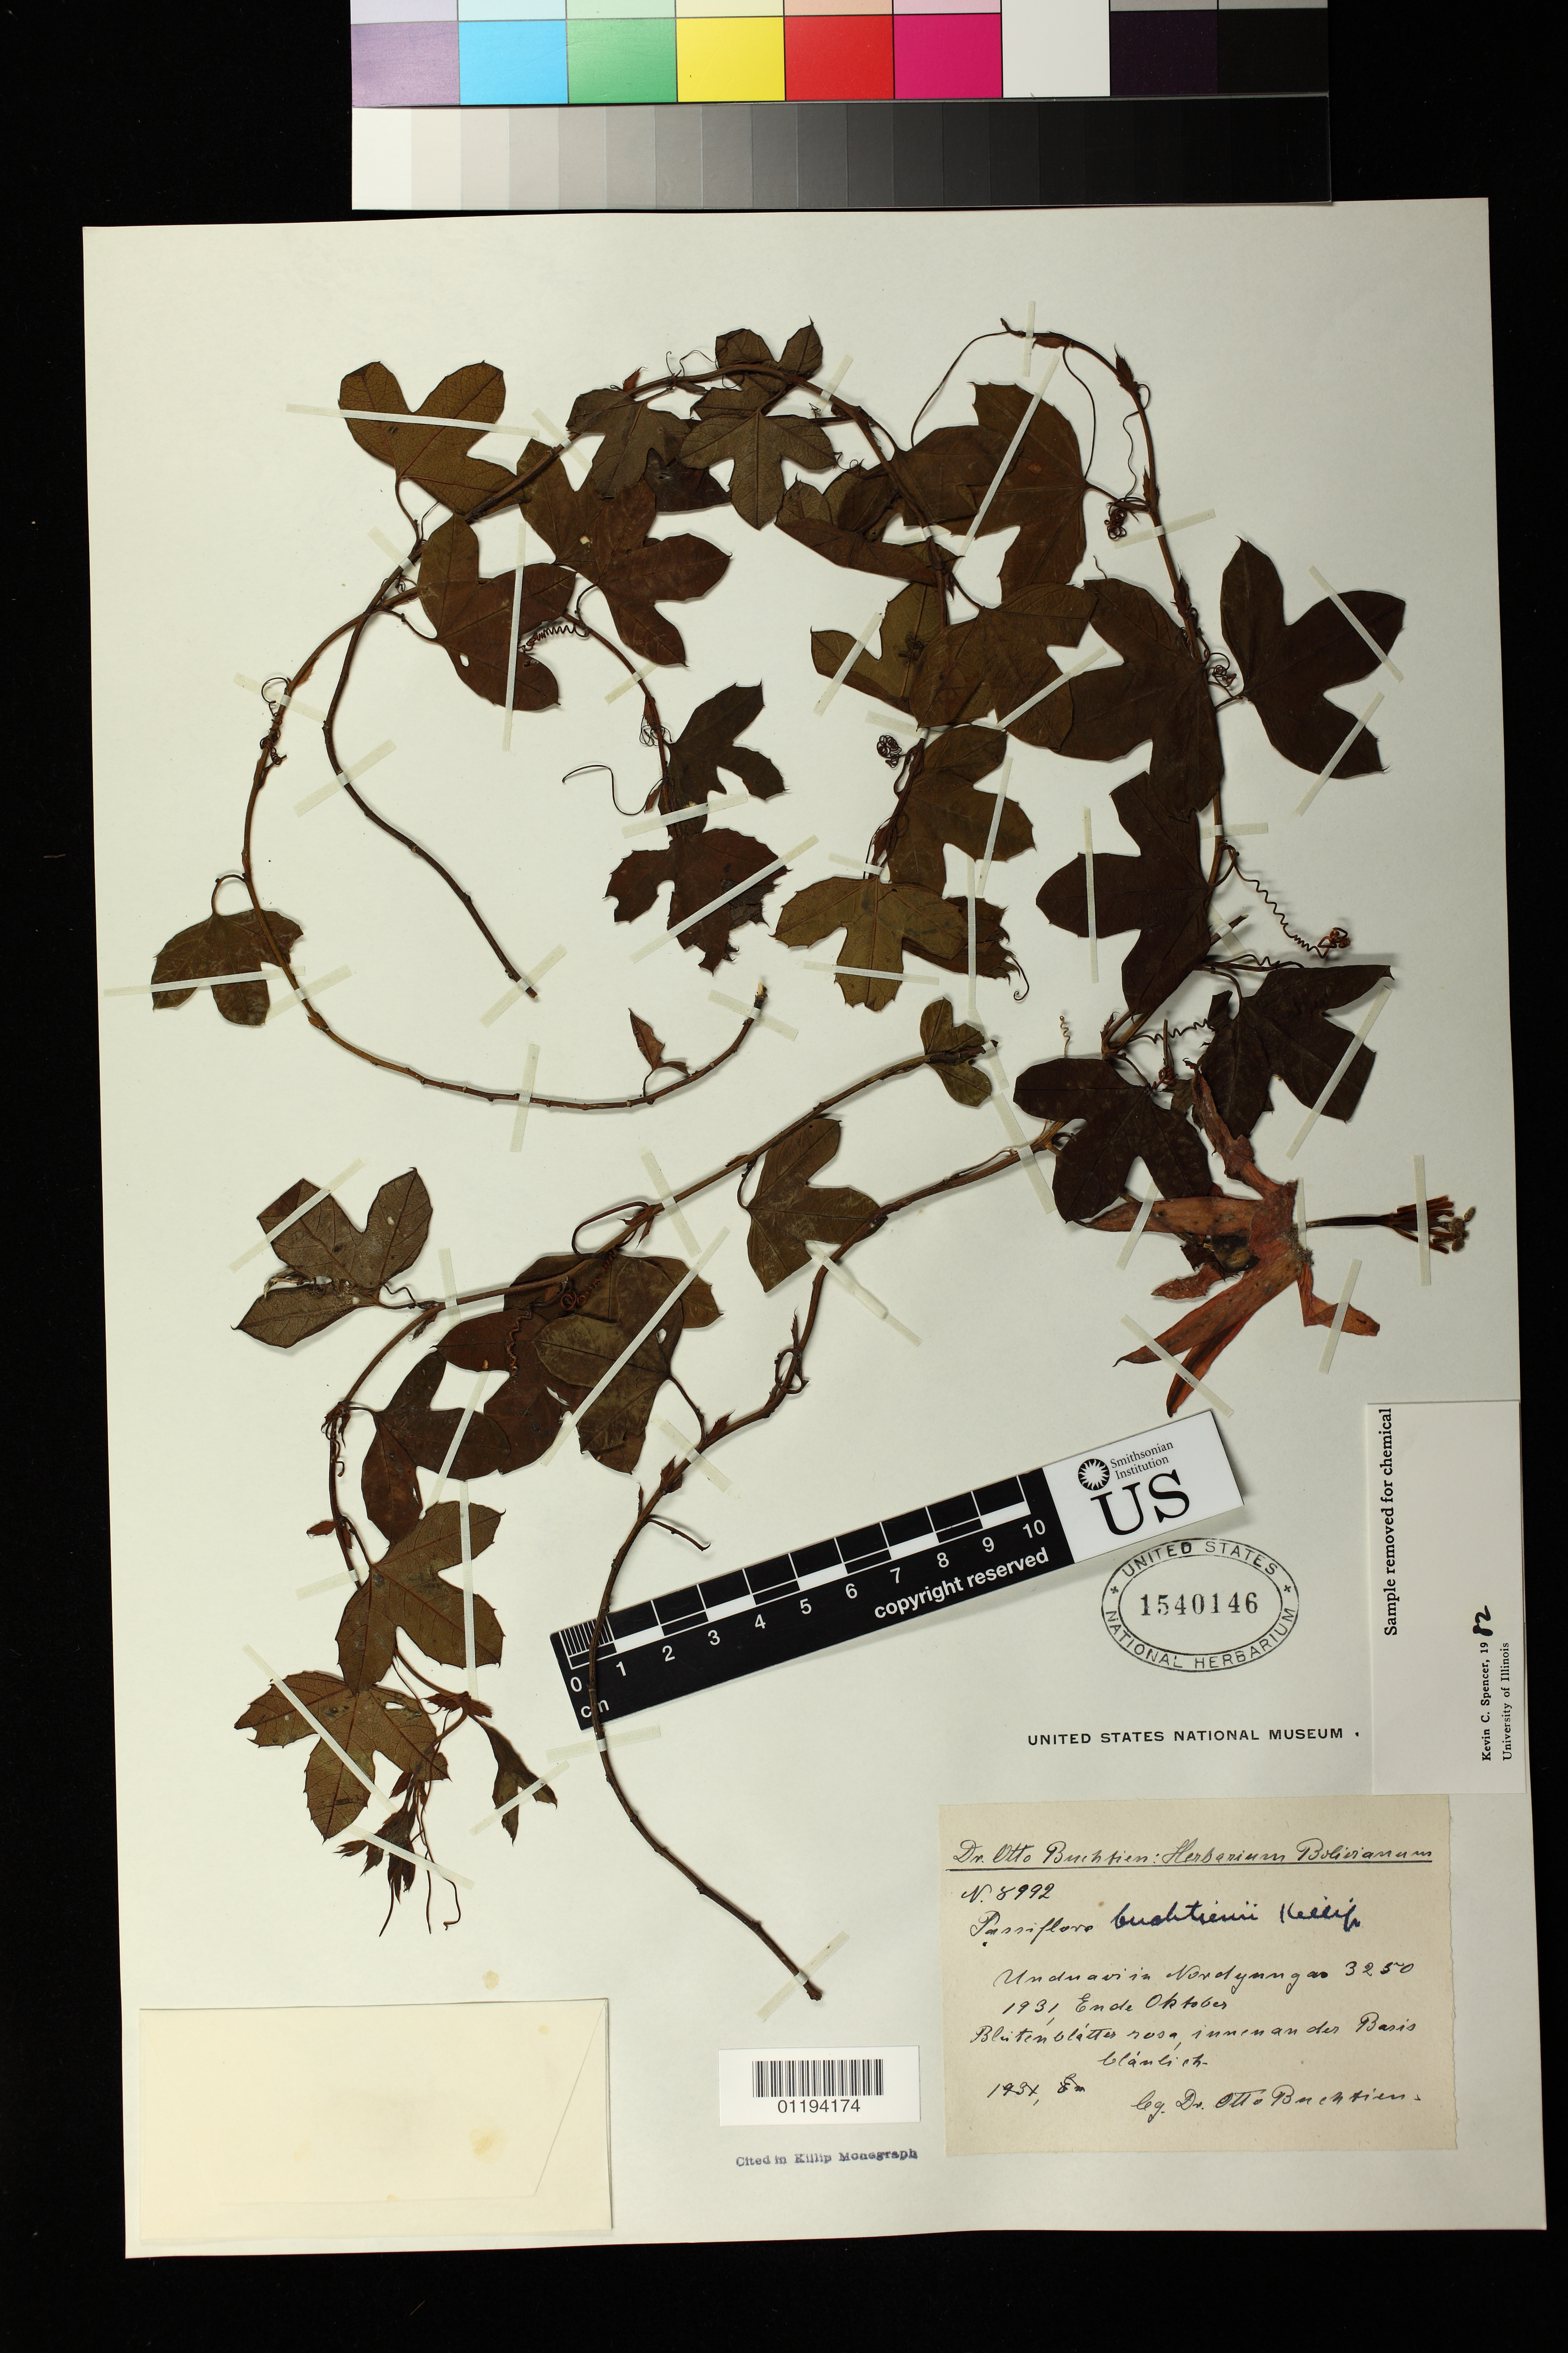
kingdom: Plantae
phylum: Tracheophyta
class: Magnoliopsida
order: Malpighiales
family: Passifloraceae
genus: Passiflora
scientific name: Passiflora buchtienii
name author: Killip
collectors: O. Buchtien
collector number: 8992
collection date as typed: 1931-10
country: Bolivia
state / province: La Paz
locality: Unduavi in Nord-Yungas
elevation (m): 3250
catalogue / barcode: US 1540146